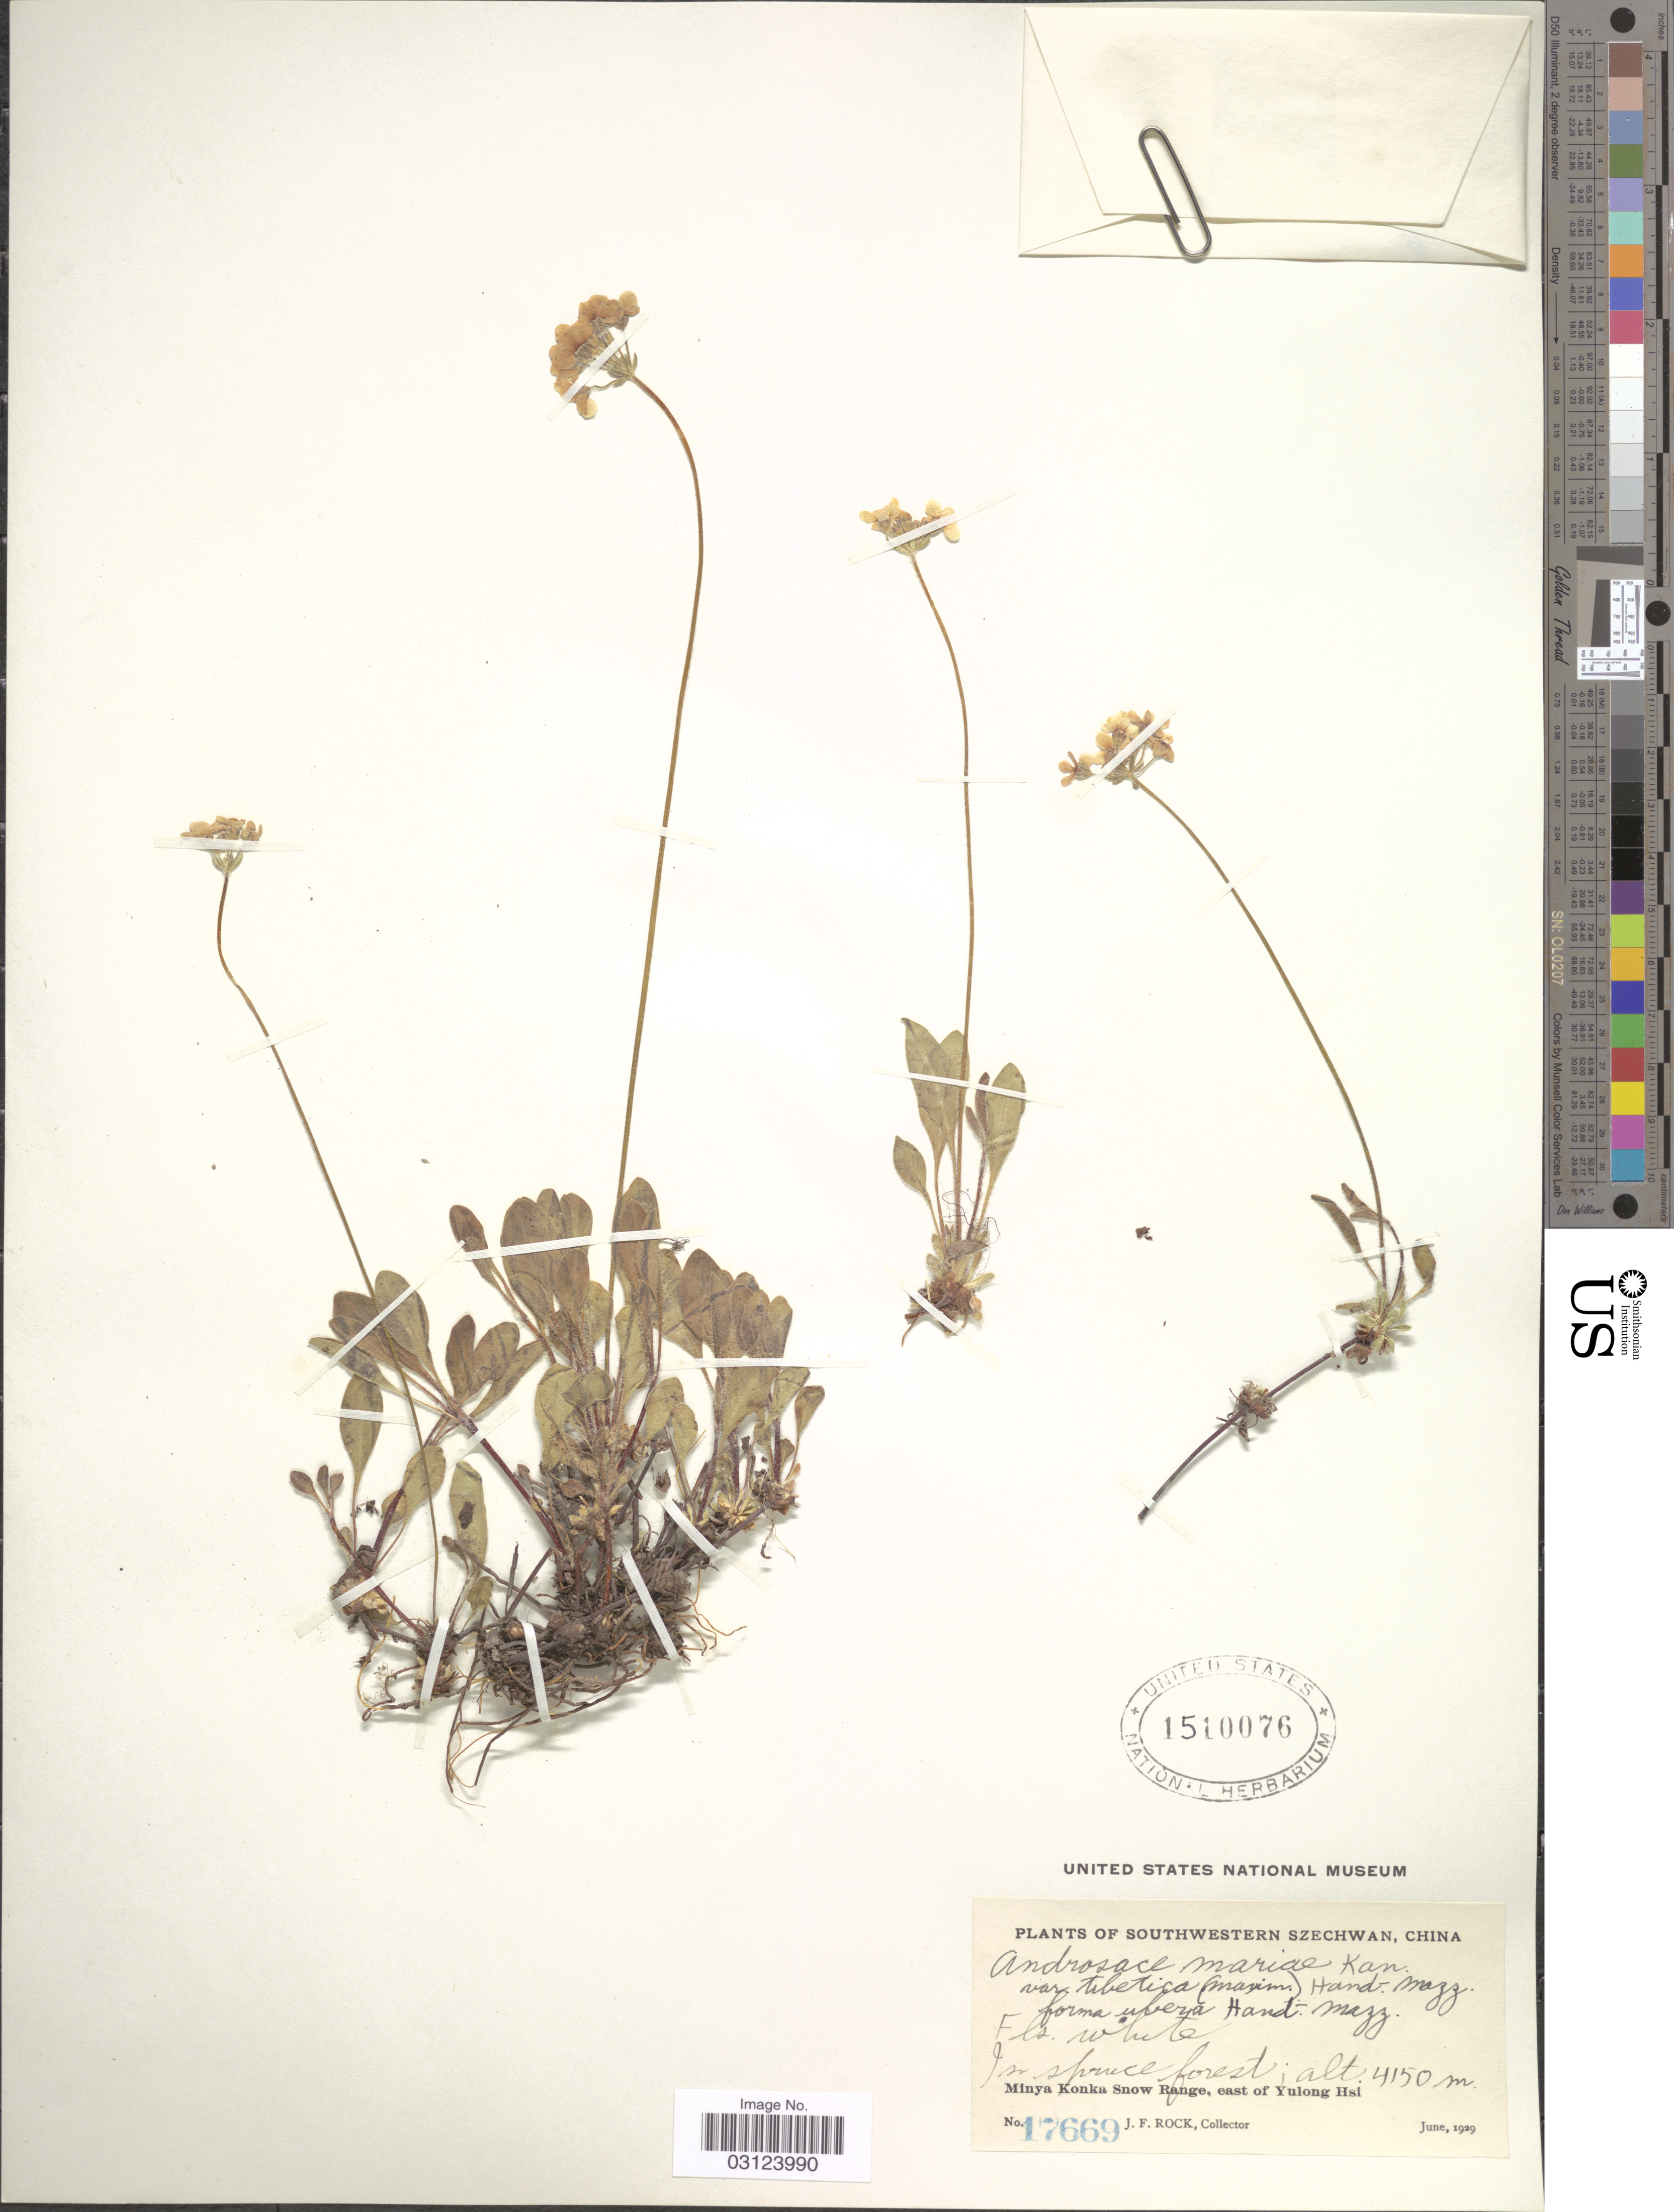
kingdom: Plantae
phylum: Tracheophyta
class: Magnoliopsida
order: Ericales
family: Primulaceae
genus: Androsace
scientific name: Androsace mariae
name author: Kanitz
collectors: J. Rock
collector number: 17669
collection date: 1929-06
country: China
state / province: Sichuan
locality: Southwestern Szechwan, Minya Konka Snow Range, east of Yulong Hsi.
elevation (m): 4150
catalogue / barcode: US 1510076